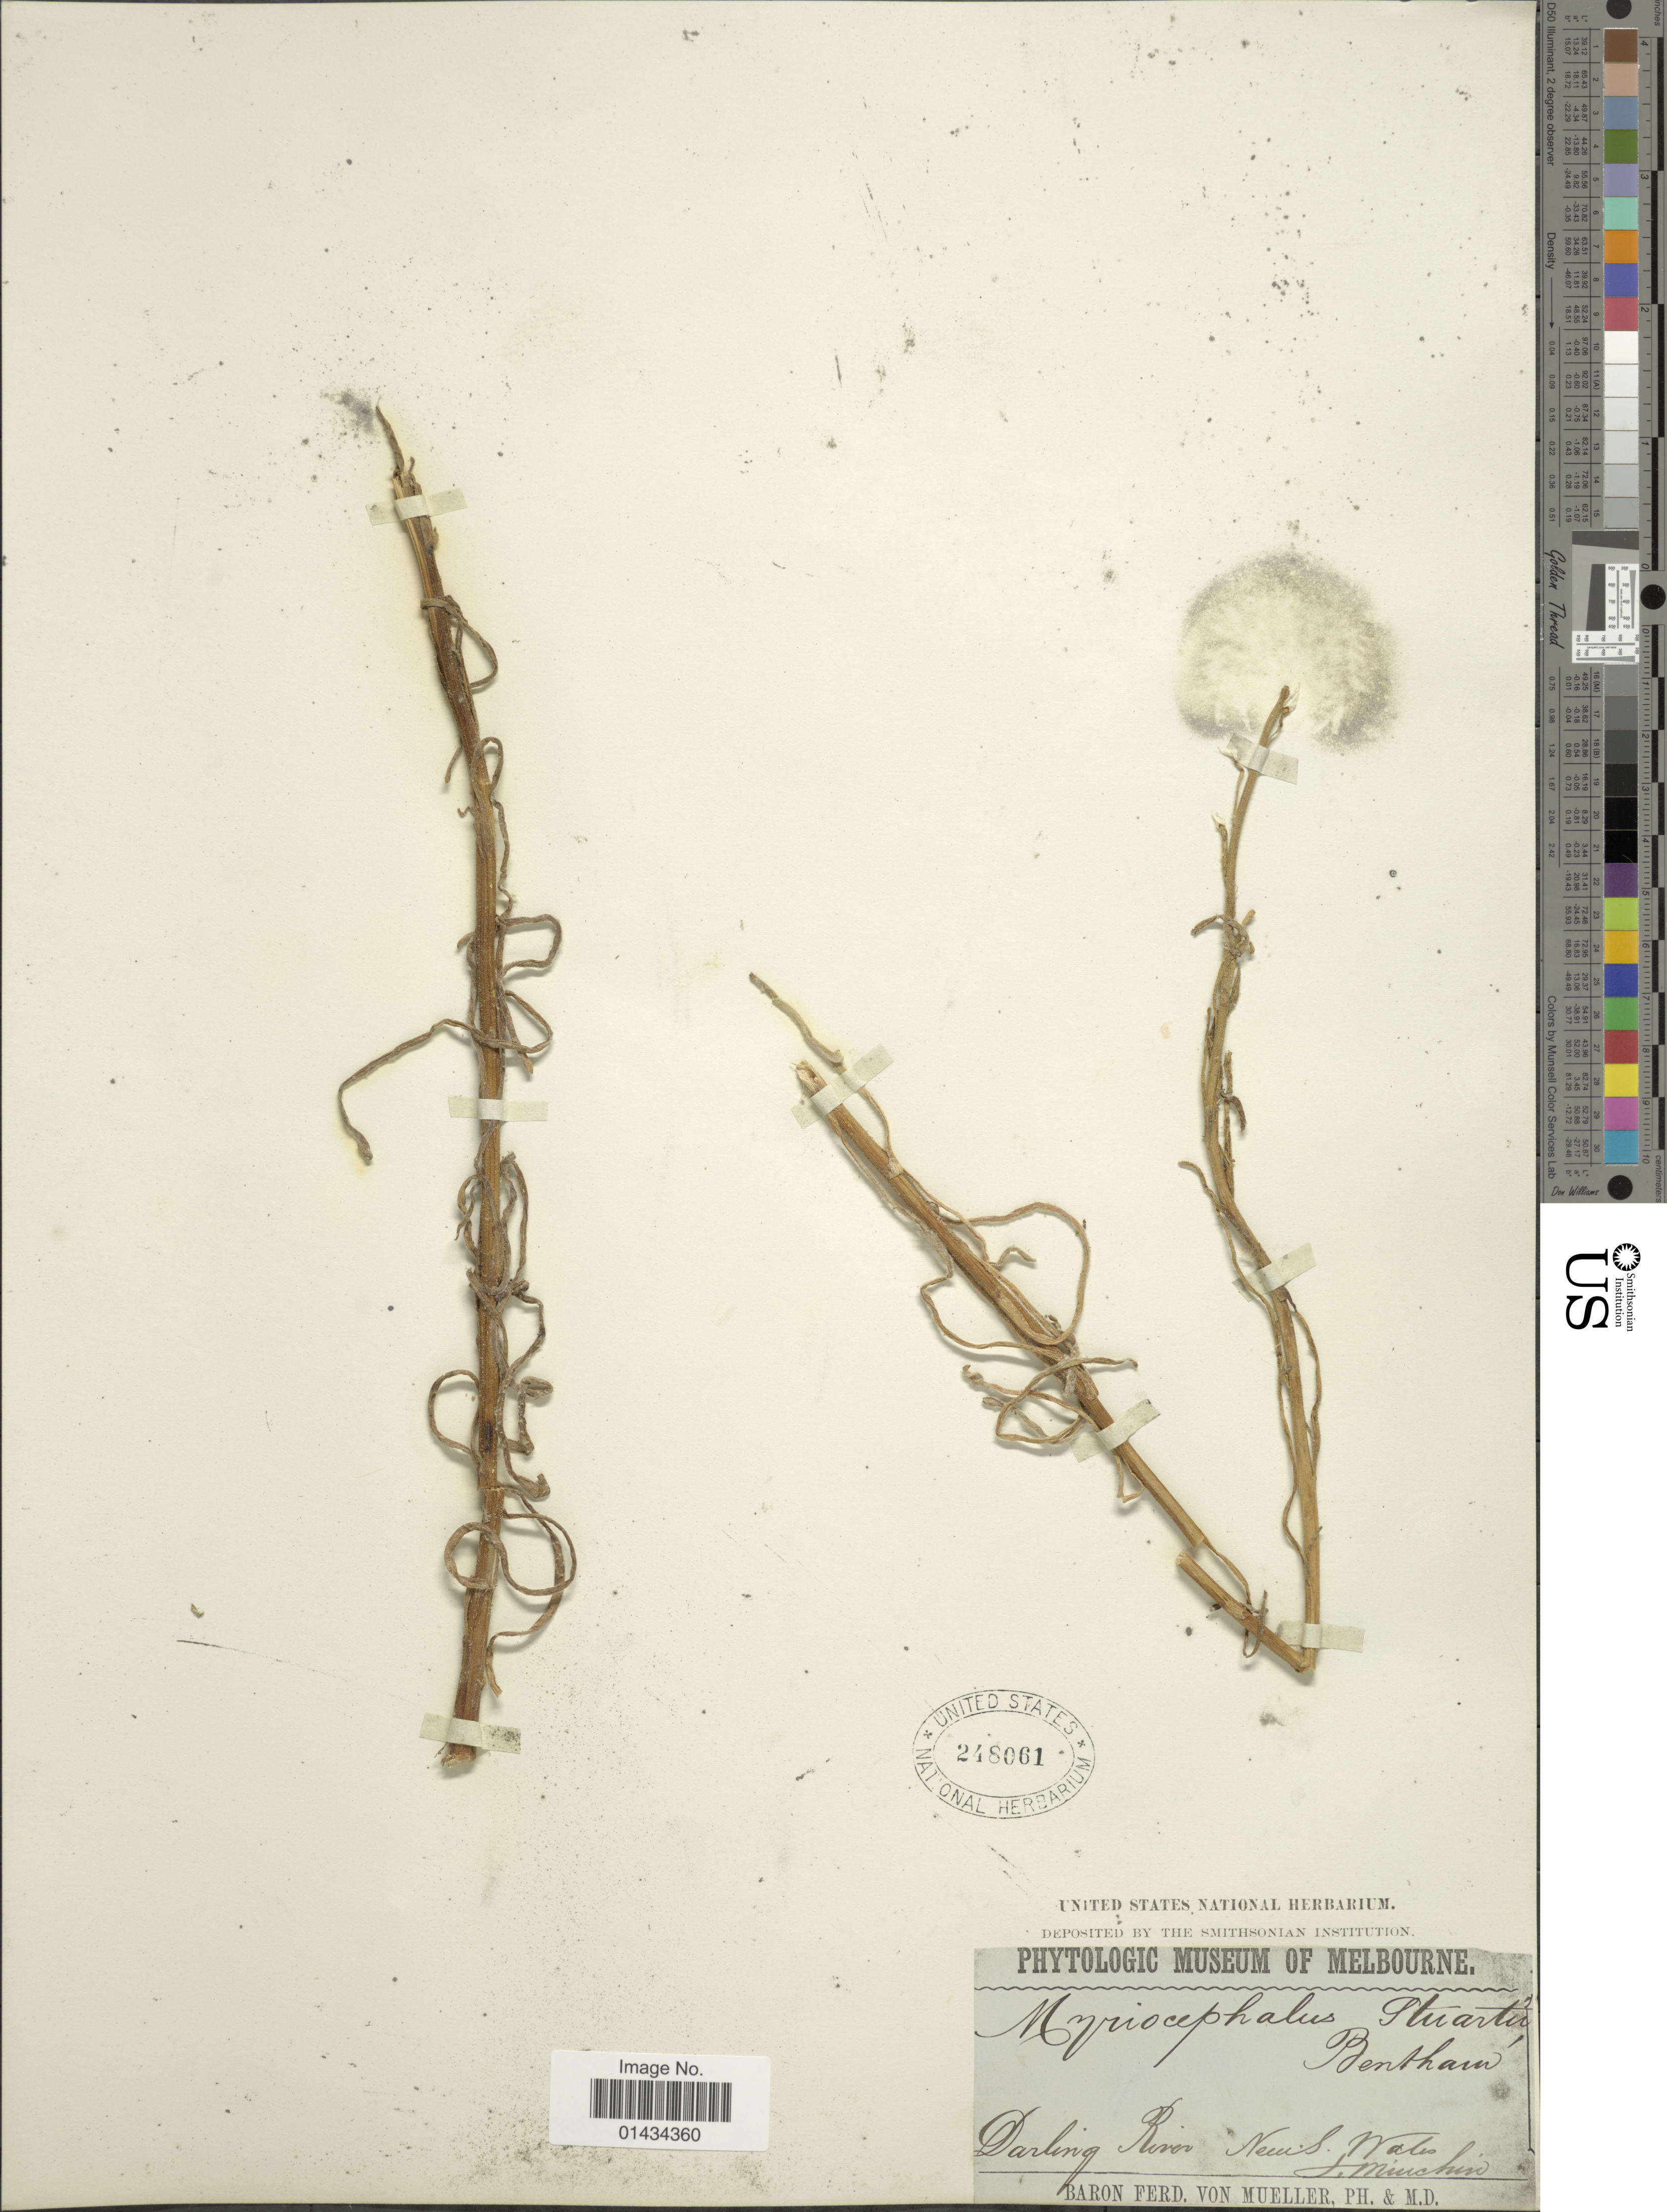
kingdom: Plantae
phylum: Tracheophyta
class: Magnoliopsida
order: Asterales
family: Asteraceae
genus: Myriocephalus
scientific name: Myriocephalus stuartii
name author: Benth.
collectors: J. Minchin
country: Australia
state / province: New South Wales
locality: Darling River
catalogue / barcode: US 248061